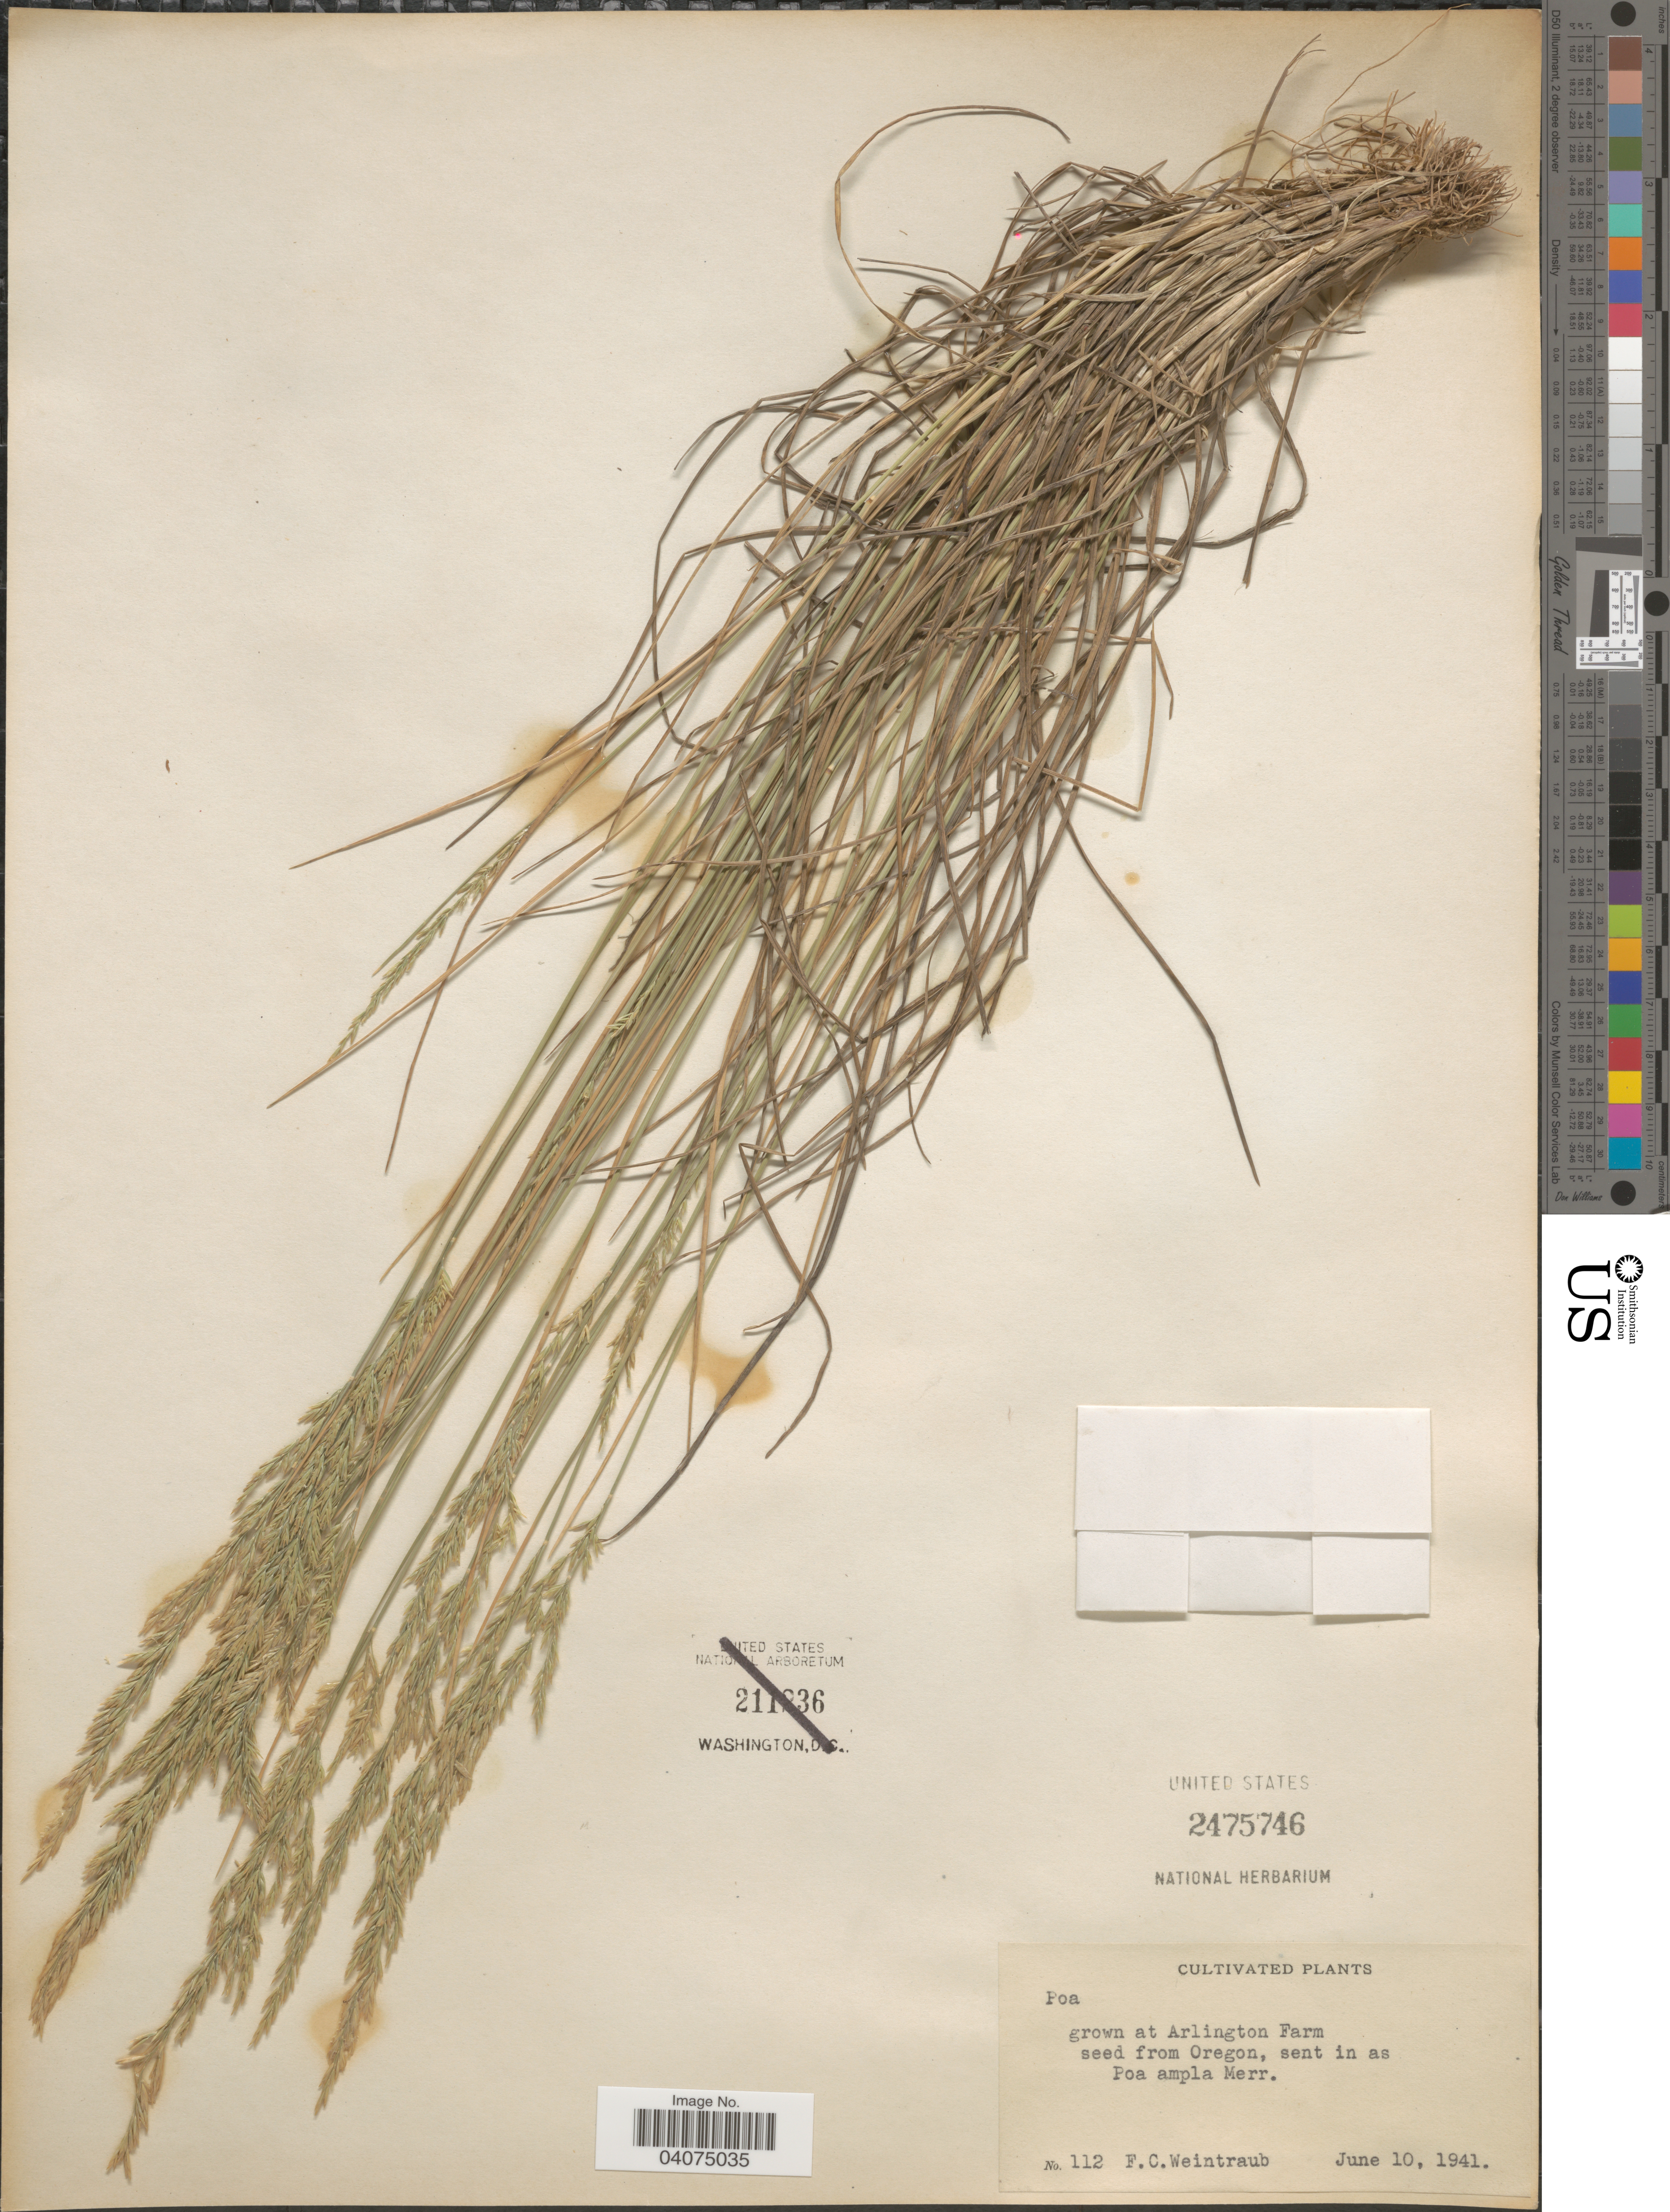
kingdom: Plantae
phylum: Tracheophyta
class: Liliopsida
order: Poales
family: Poaceae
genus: Poa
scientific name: Poa sp.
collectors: F. Weintraub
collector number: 112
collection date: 1941-06-10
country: United States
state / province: Virginia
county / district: Arlington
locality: At Arlington Farm.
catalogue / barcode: US 2475746